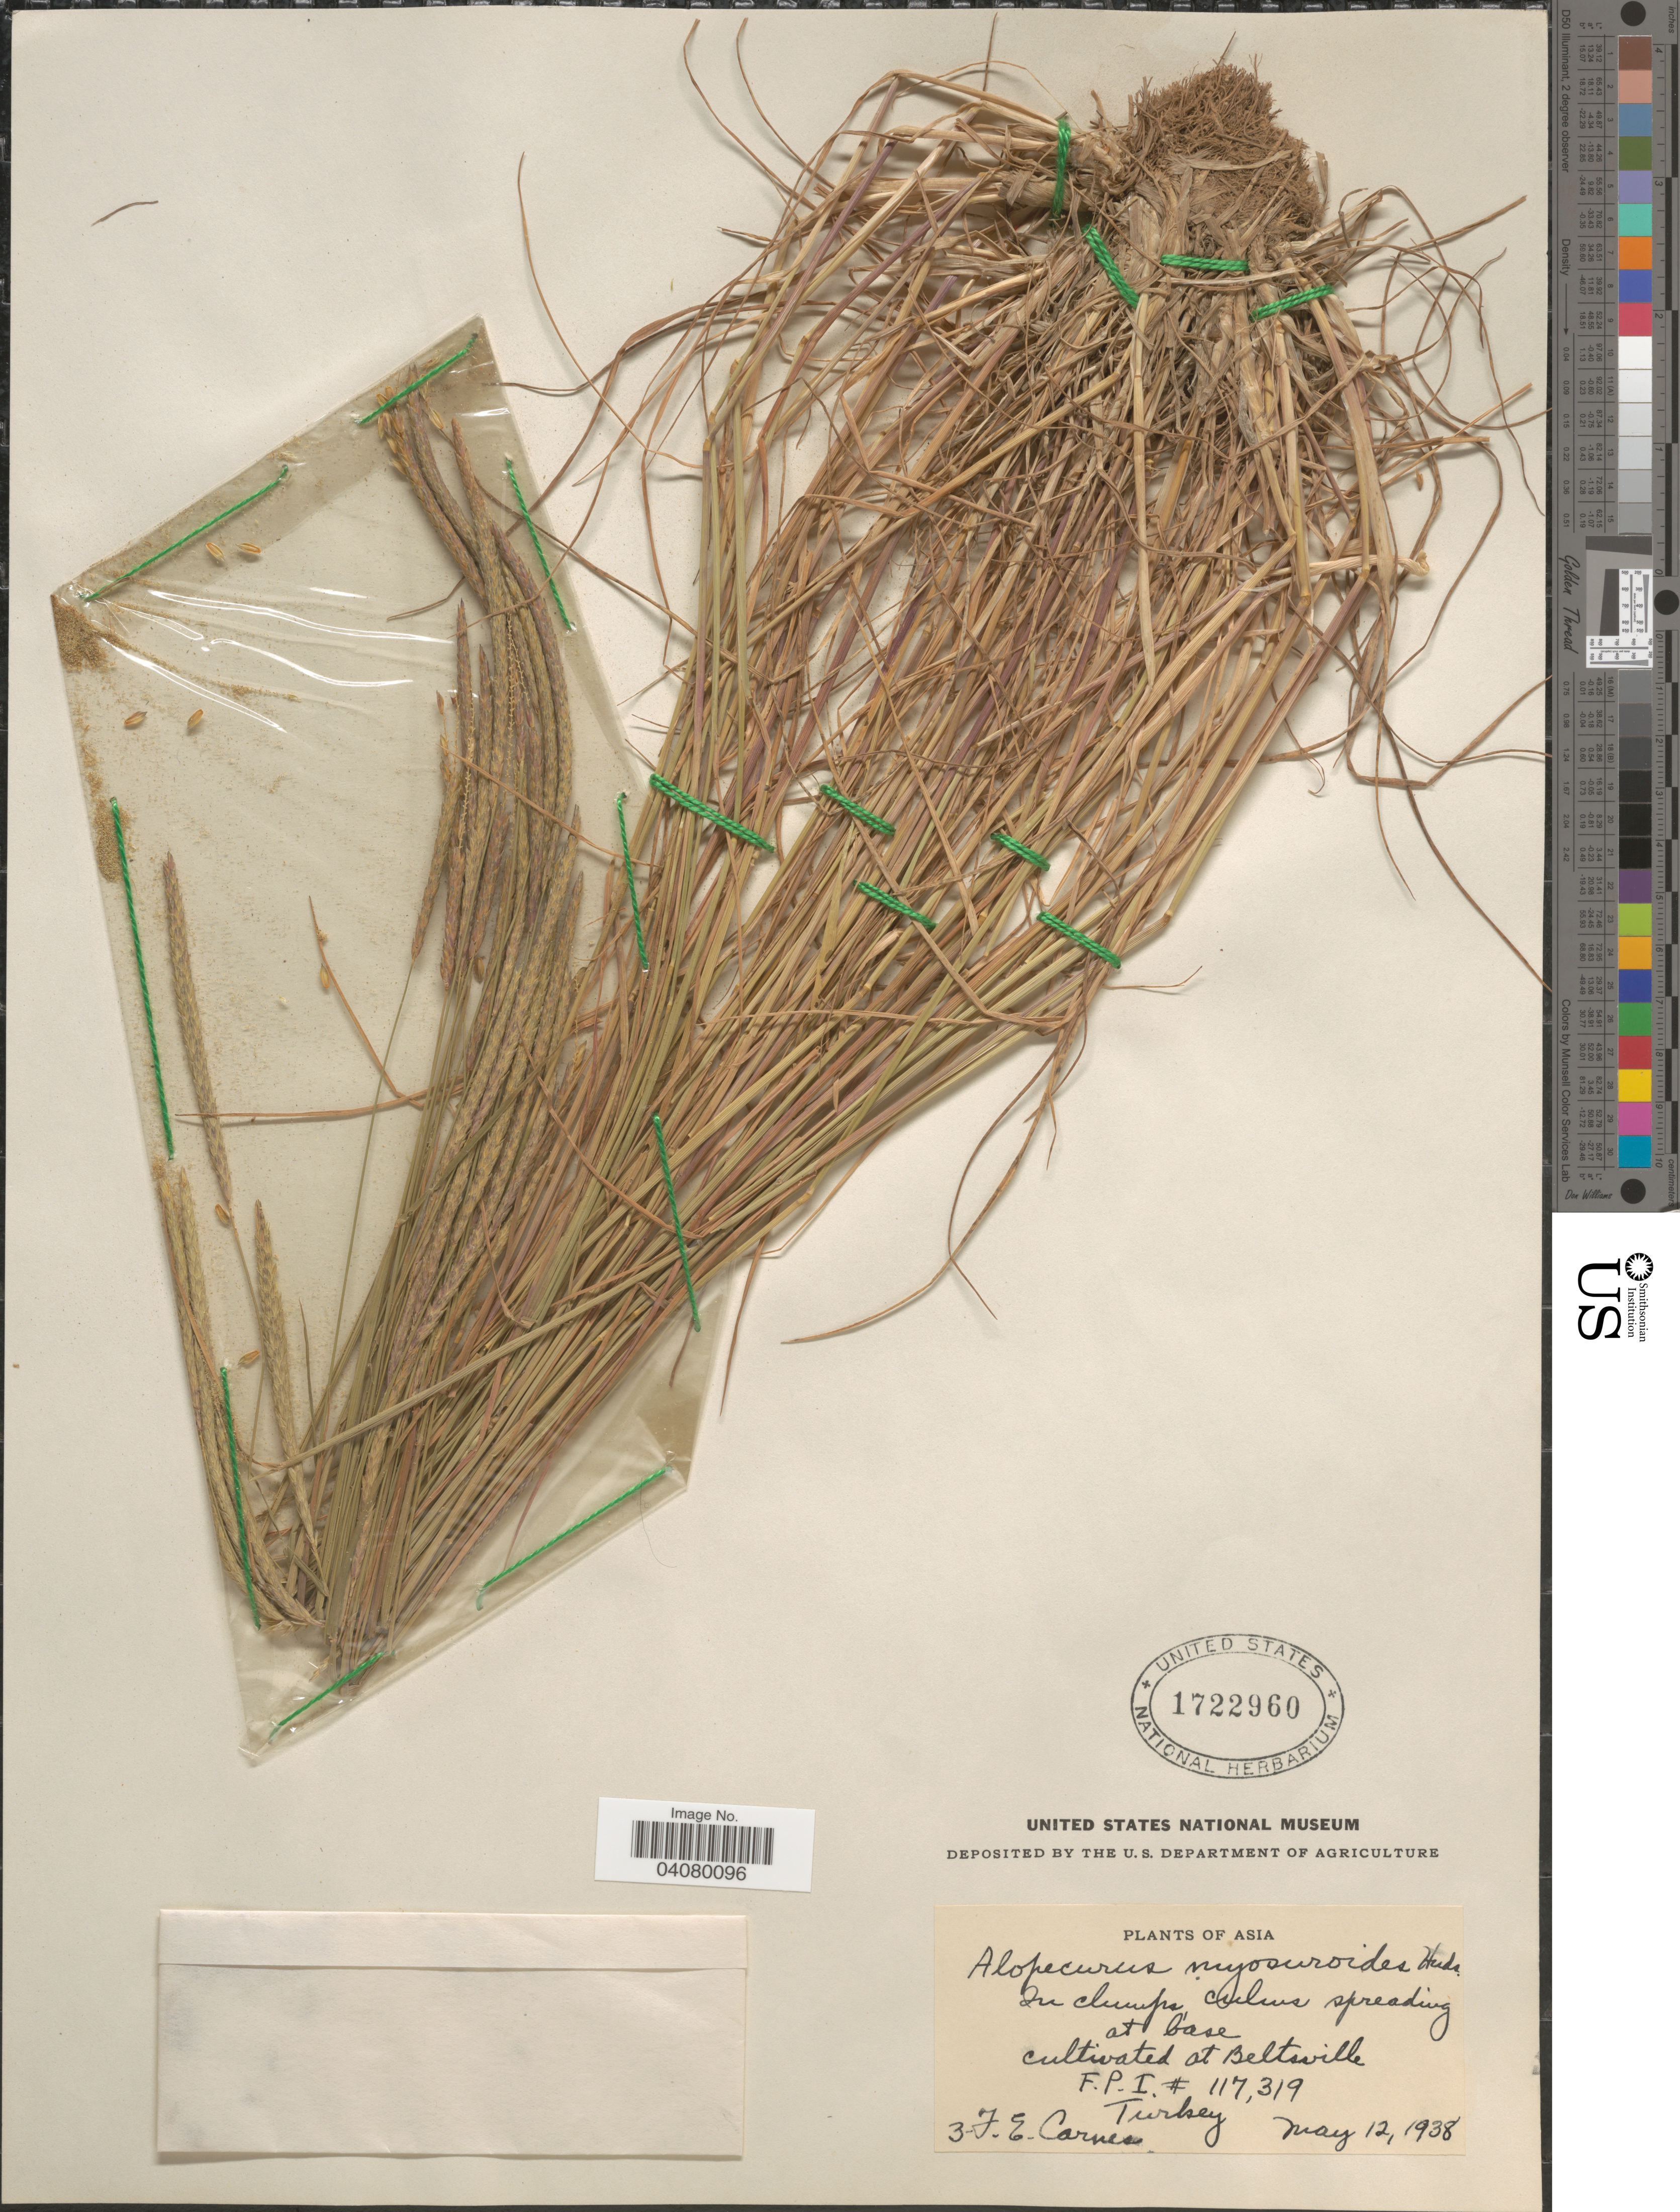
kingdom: Plantae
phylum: Tracheophyta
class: Liliopsida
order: Poales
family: Poaceae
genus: Alopecurus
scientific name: Alopecurus myosuroides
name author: Huds.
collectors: F. Carnes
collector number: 3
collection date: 1938-05-12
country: United States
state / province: Maryland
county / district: Prince George's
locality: Beltsville.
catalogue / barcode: US 1722960